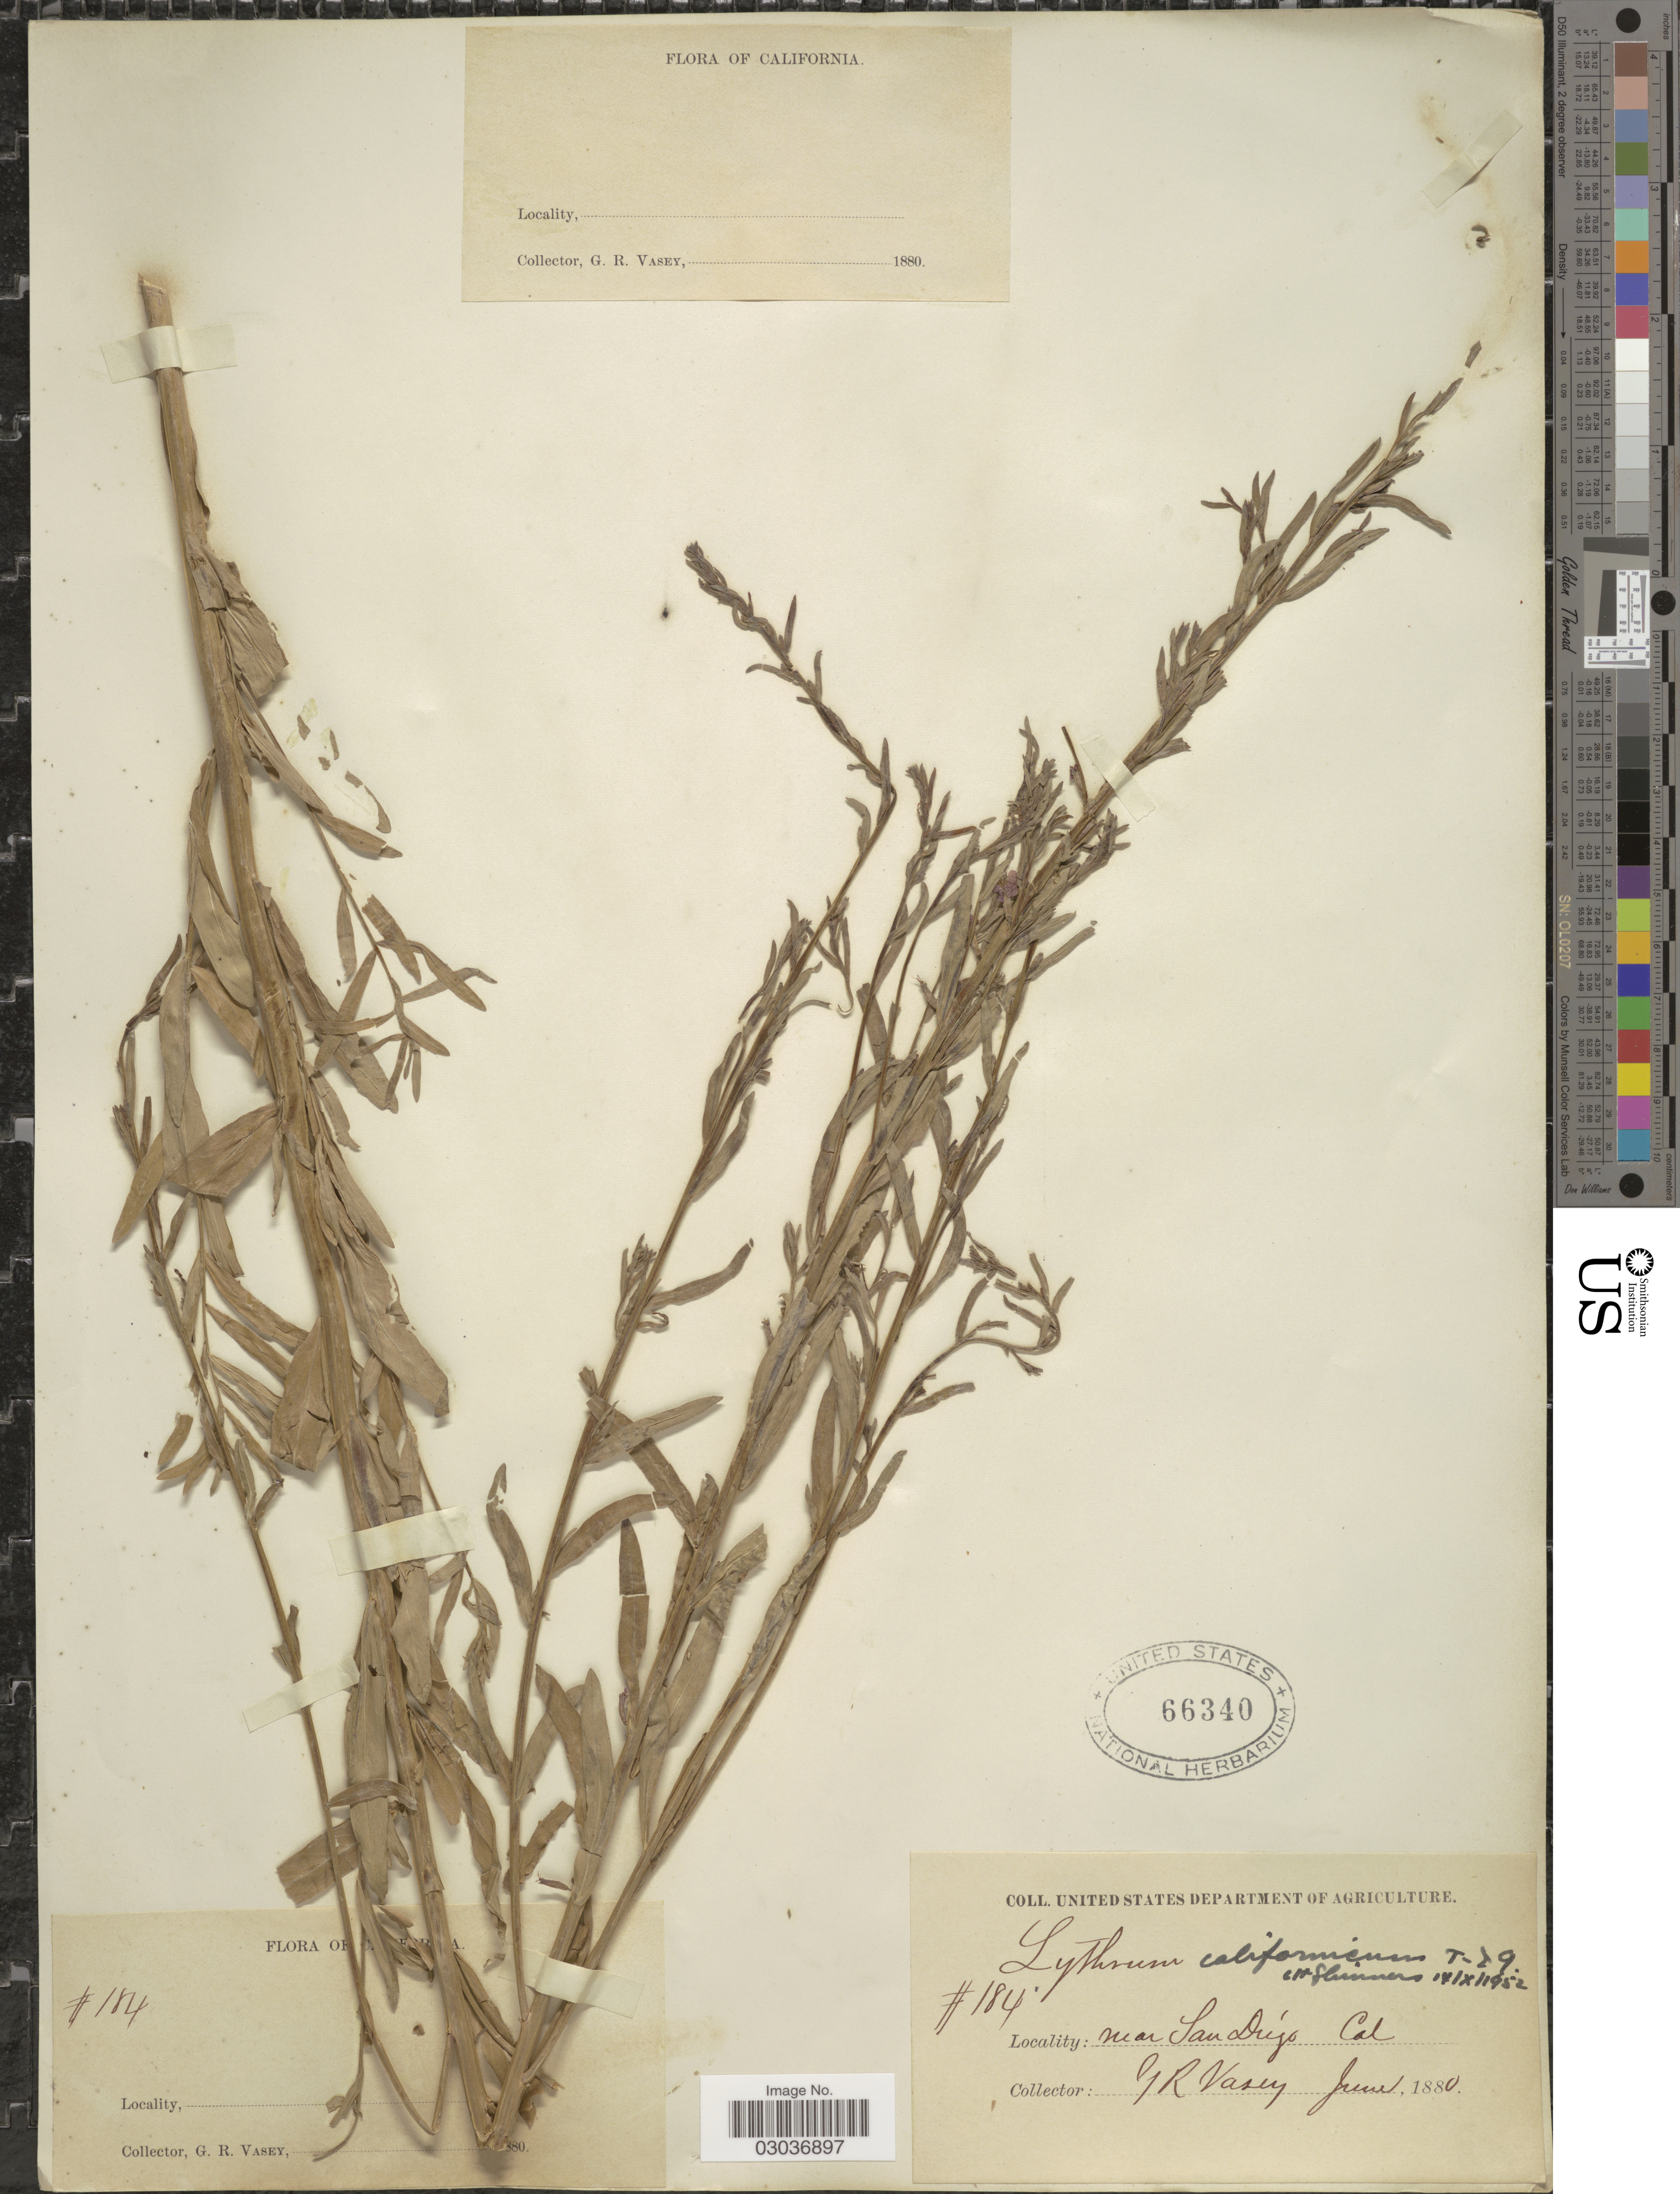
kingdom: Plantae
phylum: Tracheophyta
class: Magnoliopsida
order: Myrtales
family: Lythraceae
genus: Lythrum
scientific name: Lythrum californicum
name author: Torr. & A. Gray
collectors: G. R. Vasey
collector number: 184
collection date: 1880-06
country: United States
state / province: California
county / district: San Diego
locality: Near San Diego.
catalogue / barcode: US 66340